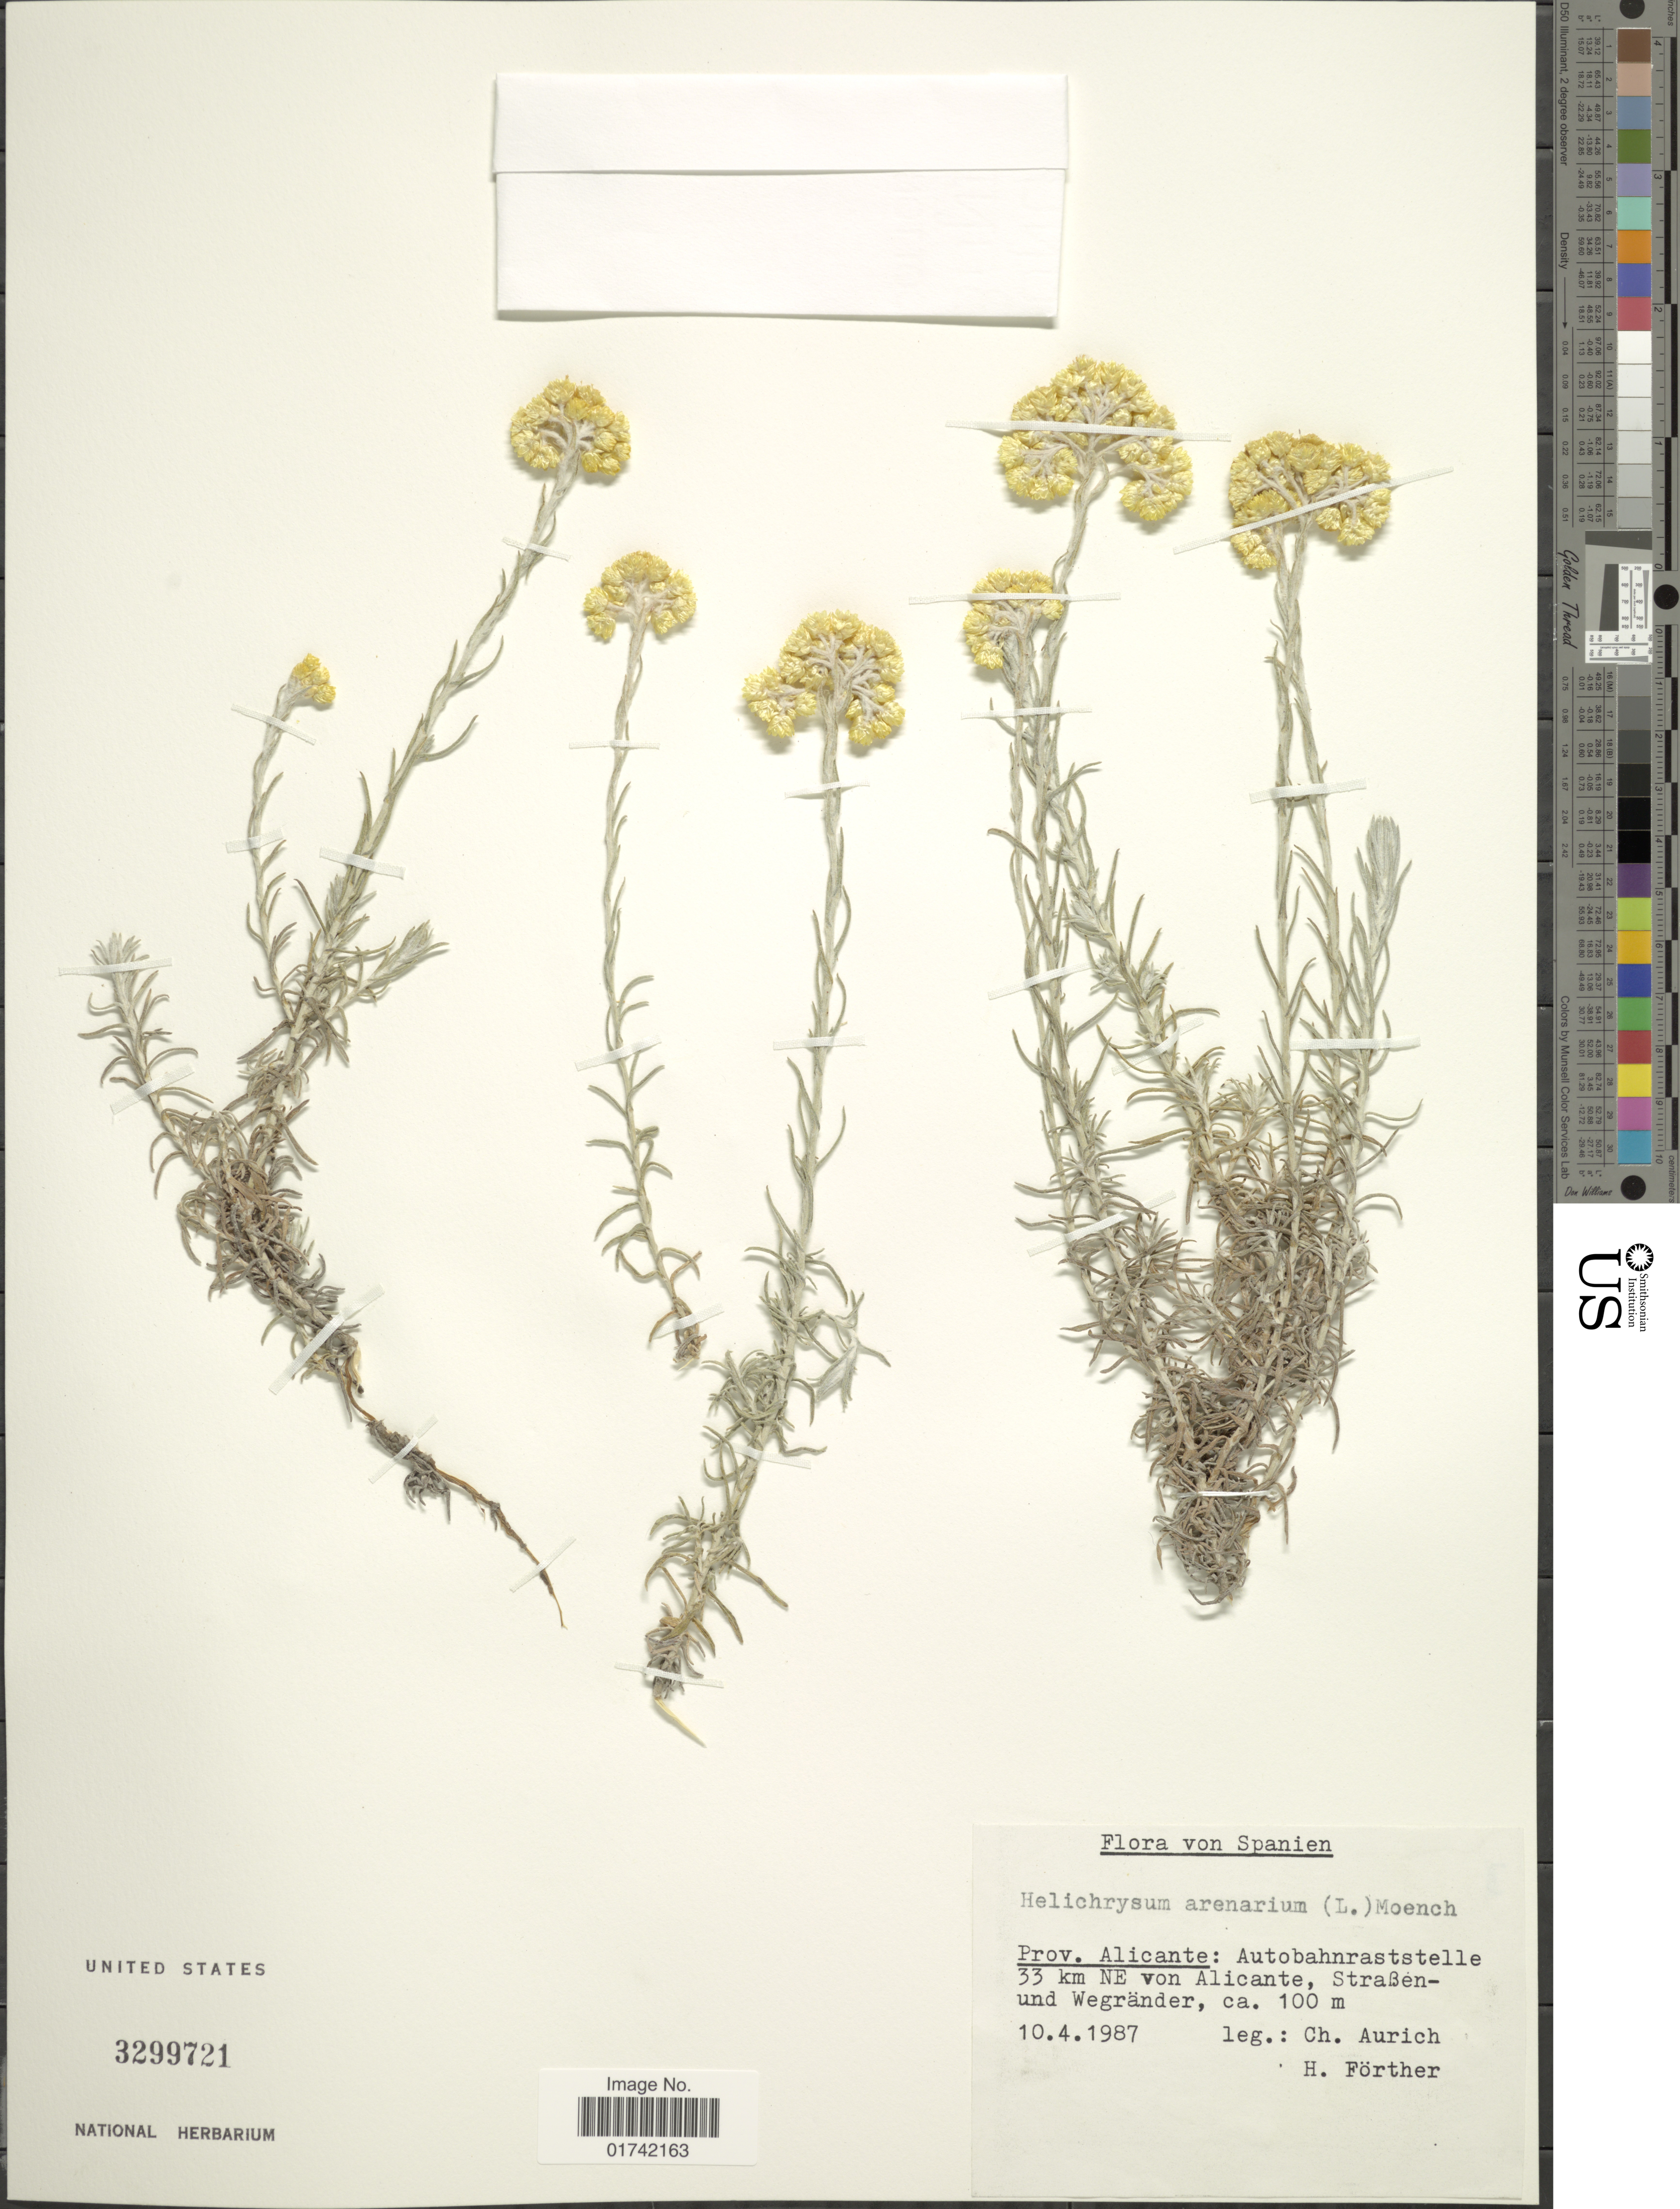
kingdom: Plantae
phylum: Tracheophyta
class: Magnoliopsida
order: Asterales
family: Asteraceae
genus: Helichrysum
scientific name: Helichrysum arenarium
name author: (L.) Moench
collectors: C. Aurich & H. Fôrther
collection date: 1987-04-10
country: Spain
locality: Spanien, Prov. Alicante: Autobahnraststelle 33 km NE von Alicante, Strabunund Wegrander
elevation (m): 100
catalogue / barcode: US 3299721